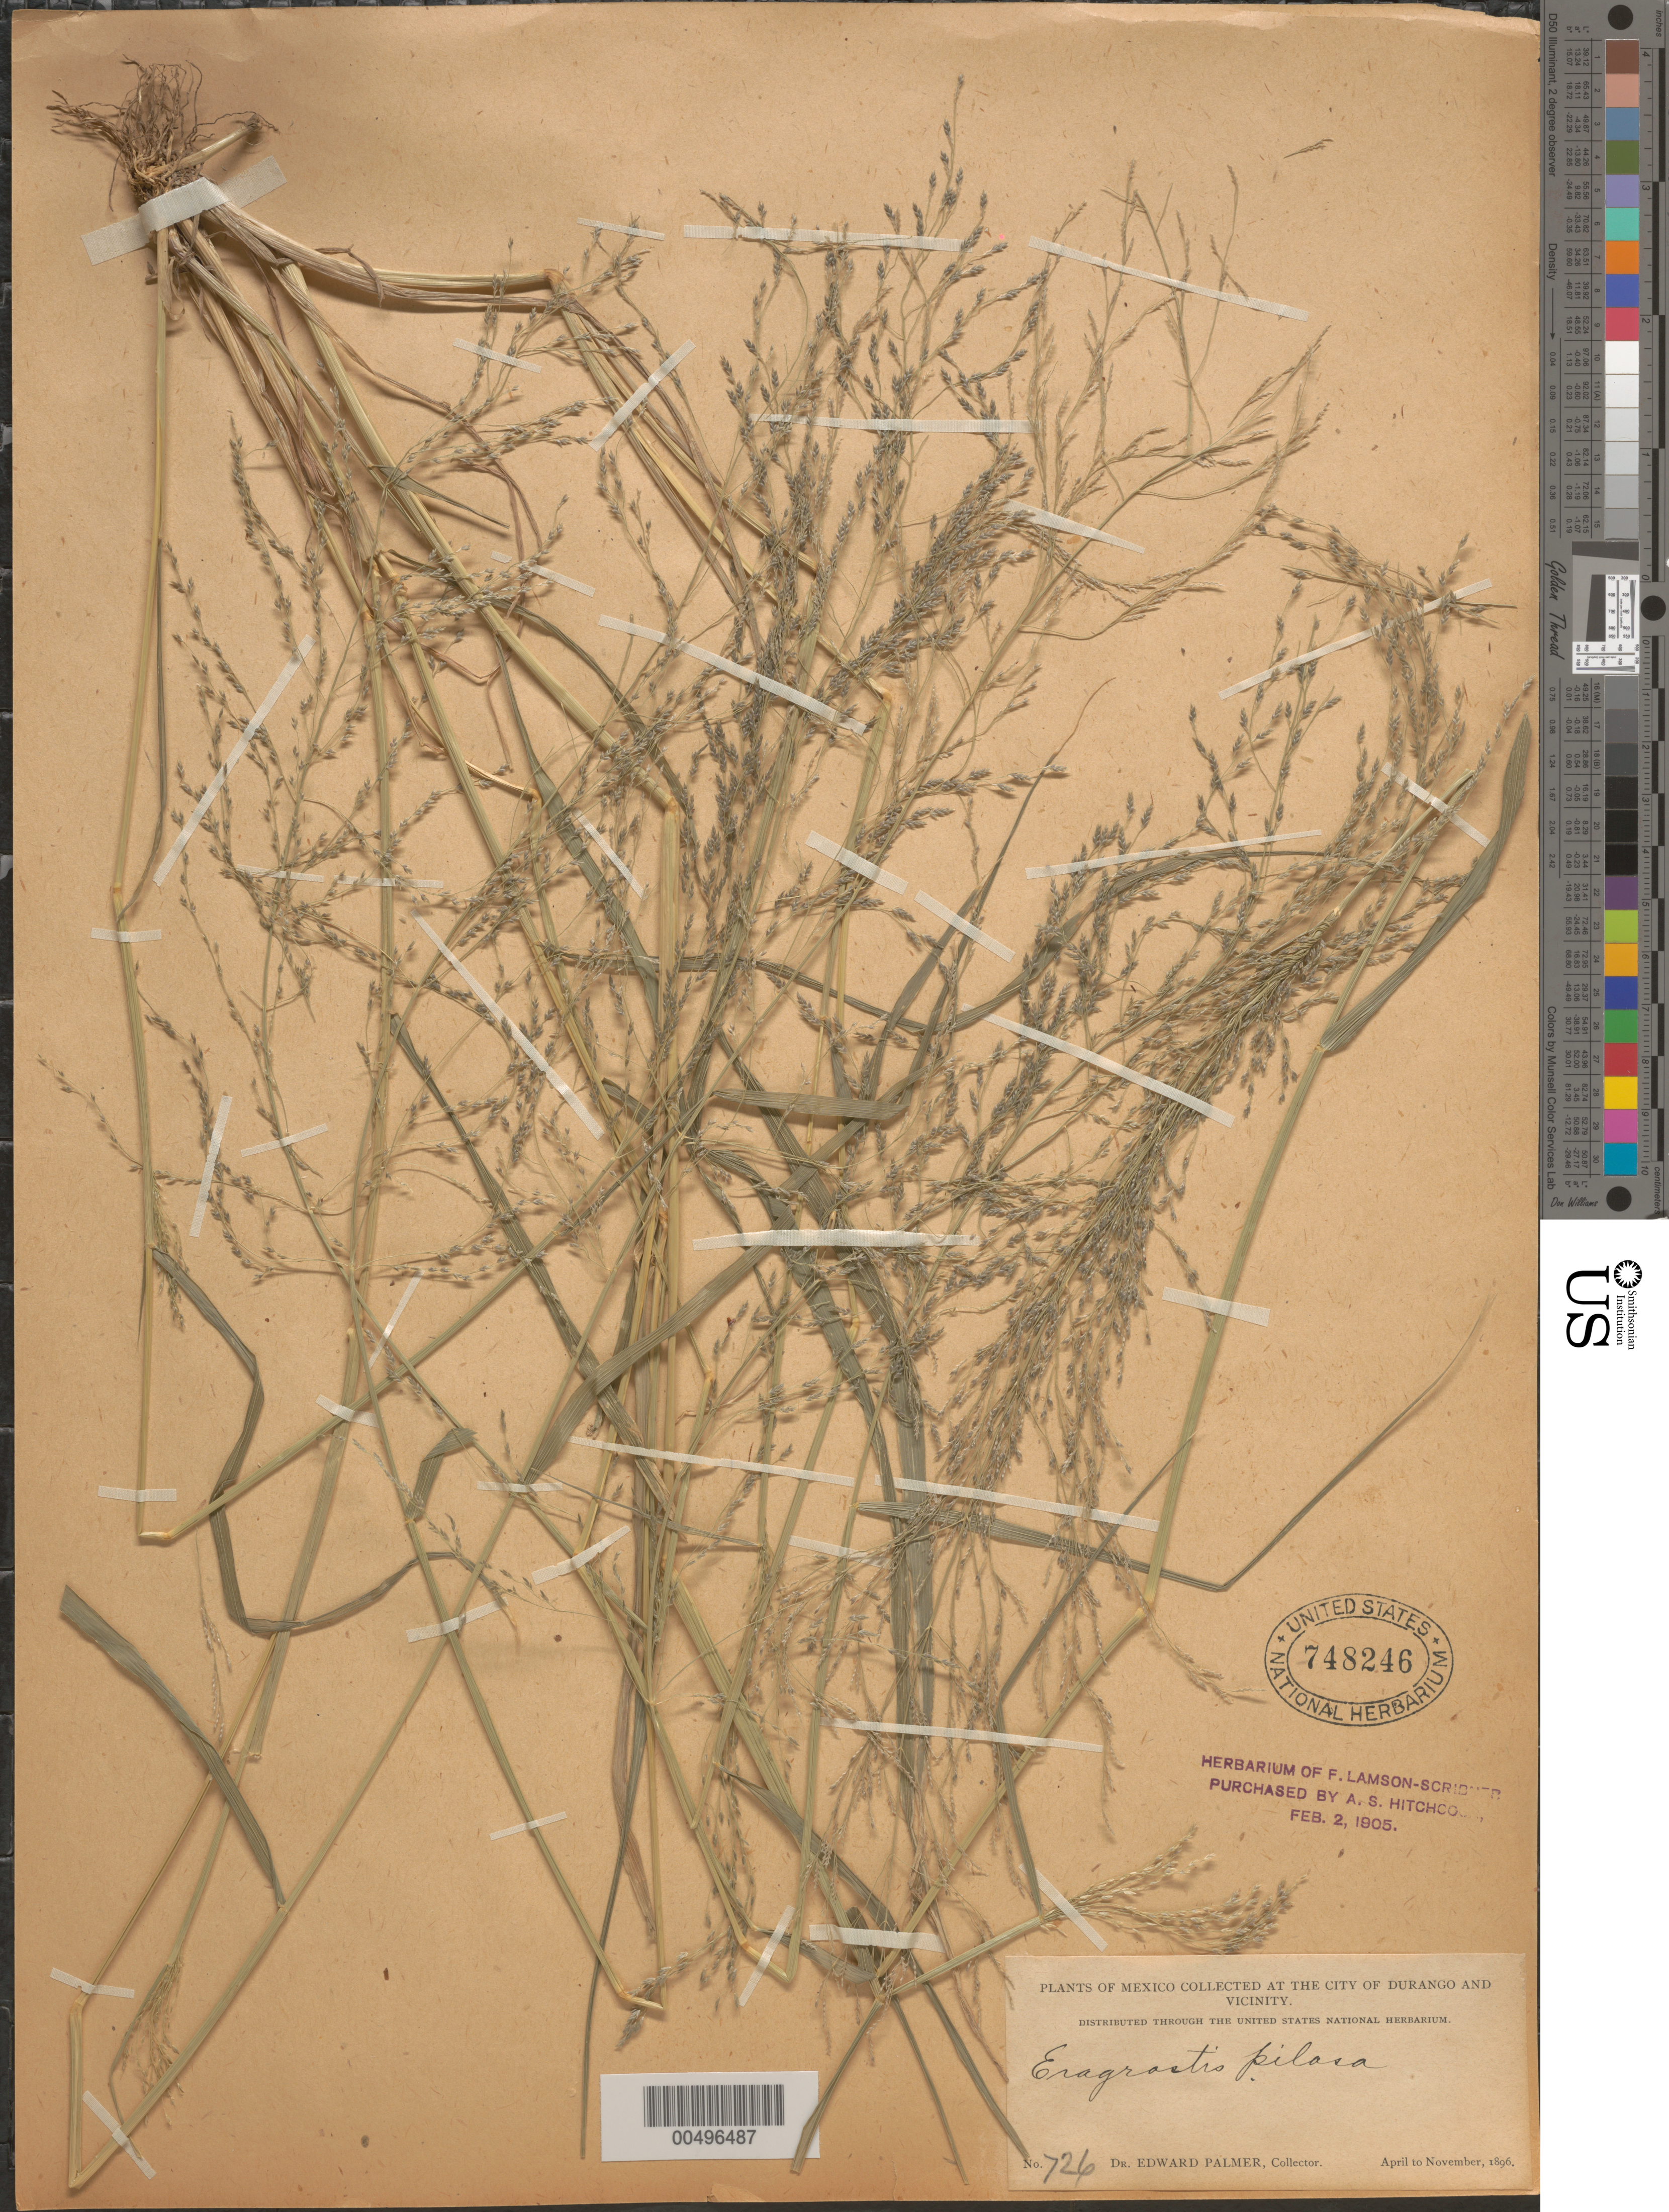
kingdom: Plantae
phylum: Tracheophyta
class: Liliopsida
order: Poales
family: Poaceae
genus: Eragrostis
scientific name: Eragrostis pectinacea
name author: (Michx.) Nees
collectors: E. Palmer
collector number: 726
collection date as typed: Apr 1896 to Nov 1896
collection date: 1896-04/1896-11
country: Mexico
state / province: Durango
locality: City of Duango and vicinity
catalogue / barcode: US 748246